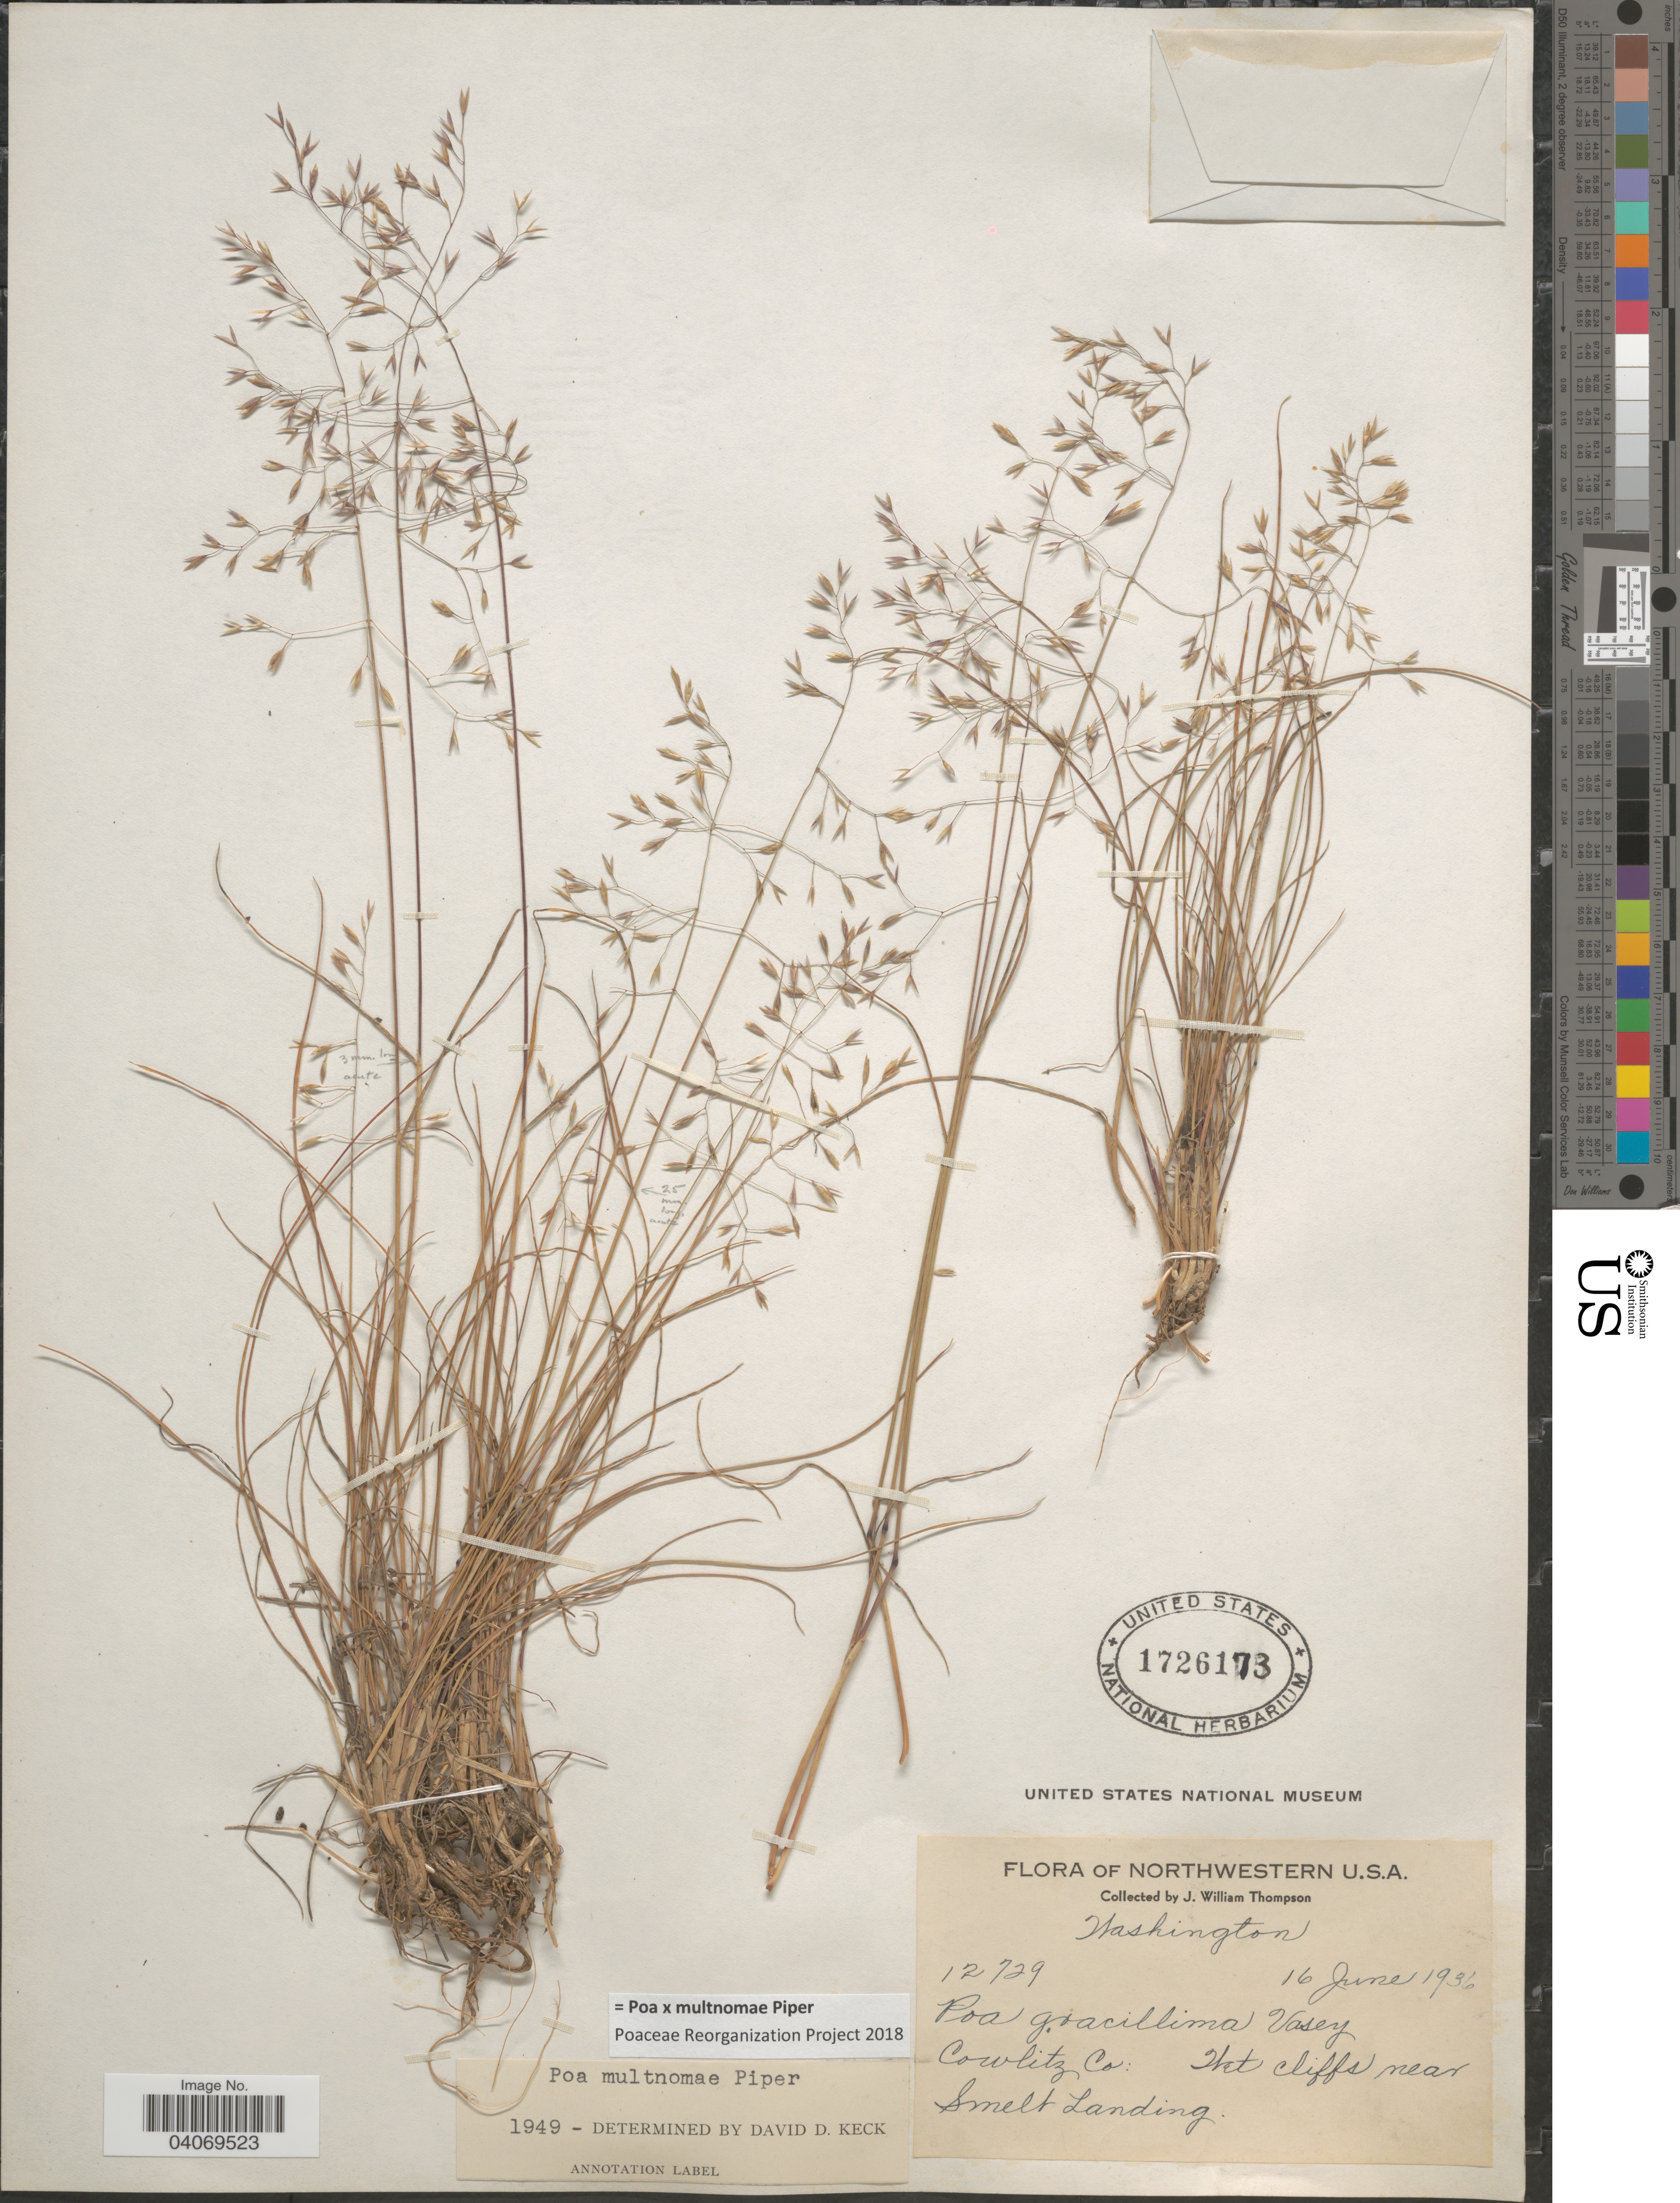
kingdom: Plantae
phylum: Tracheophyta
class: Liliopsida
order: Poales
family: Poaceae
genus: Poa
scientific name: Poa x multnomae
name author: Piper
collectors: J. W. Thompson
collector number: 12729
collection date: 1936-06-16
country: United States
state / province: Washington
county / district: Cowlitz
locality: Northwestern U.S.A. Cowlitz Co: Wet cliffs near Smelt Landing.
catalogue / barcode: US 1726173